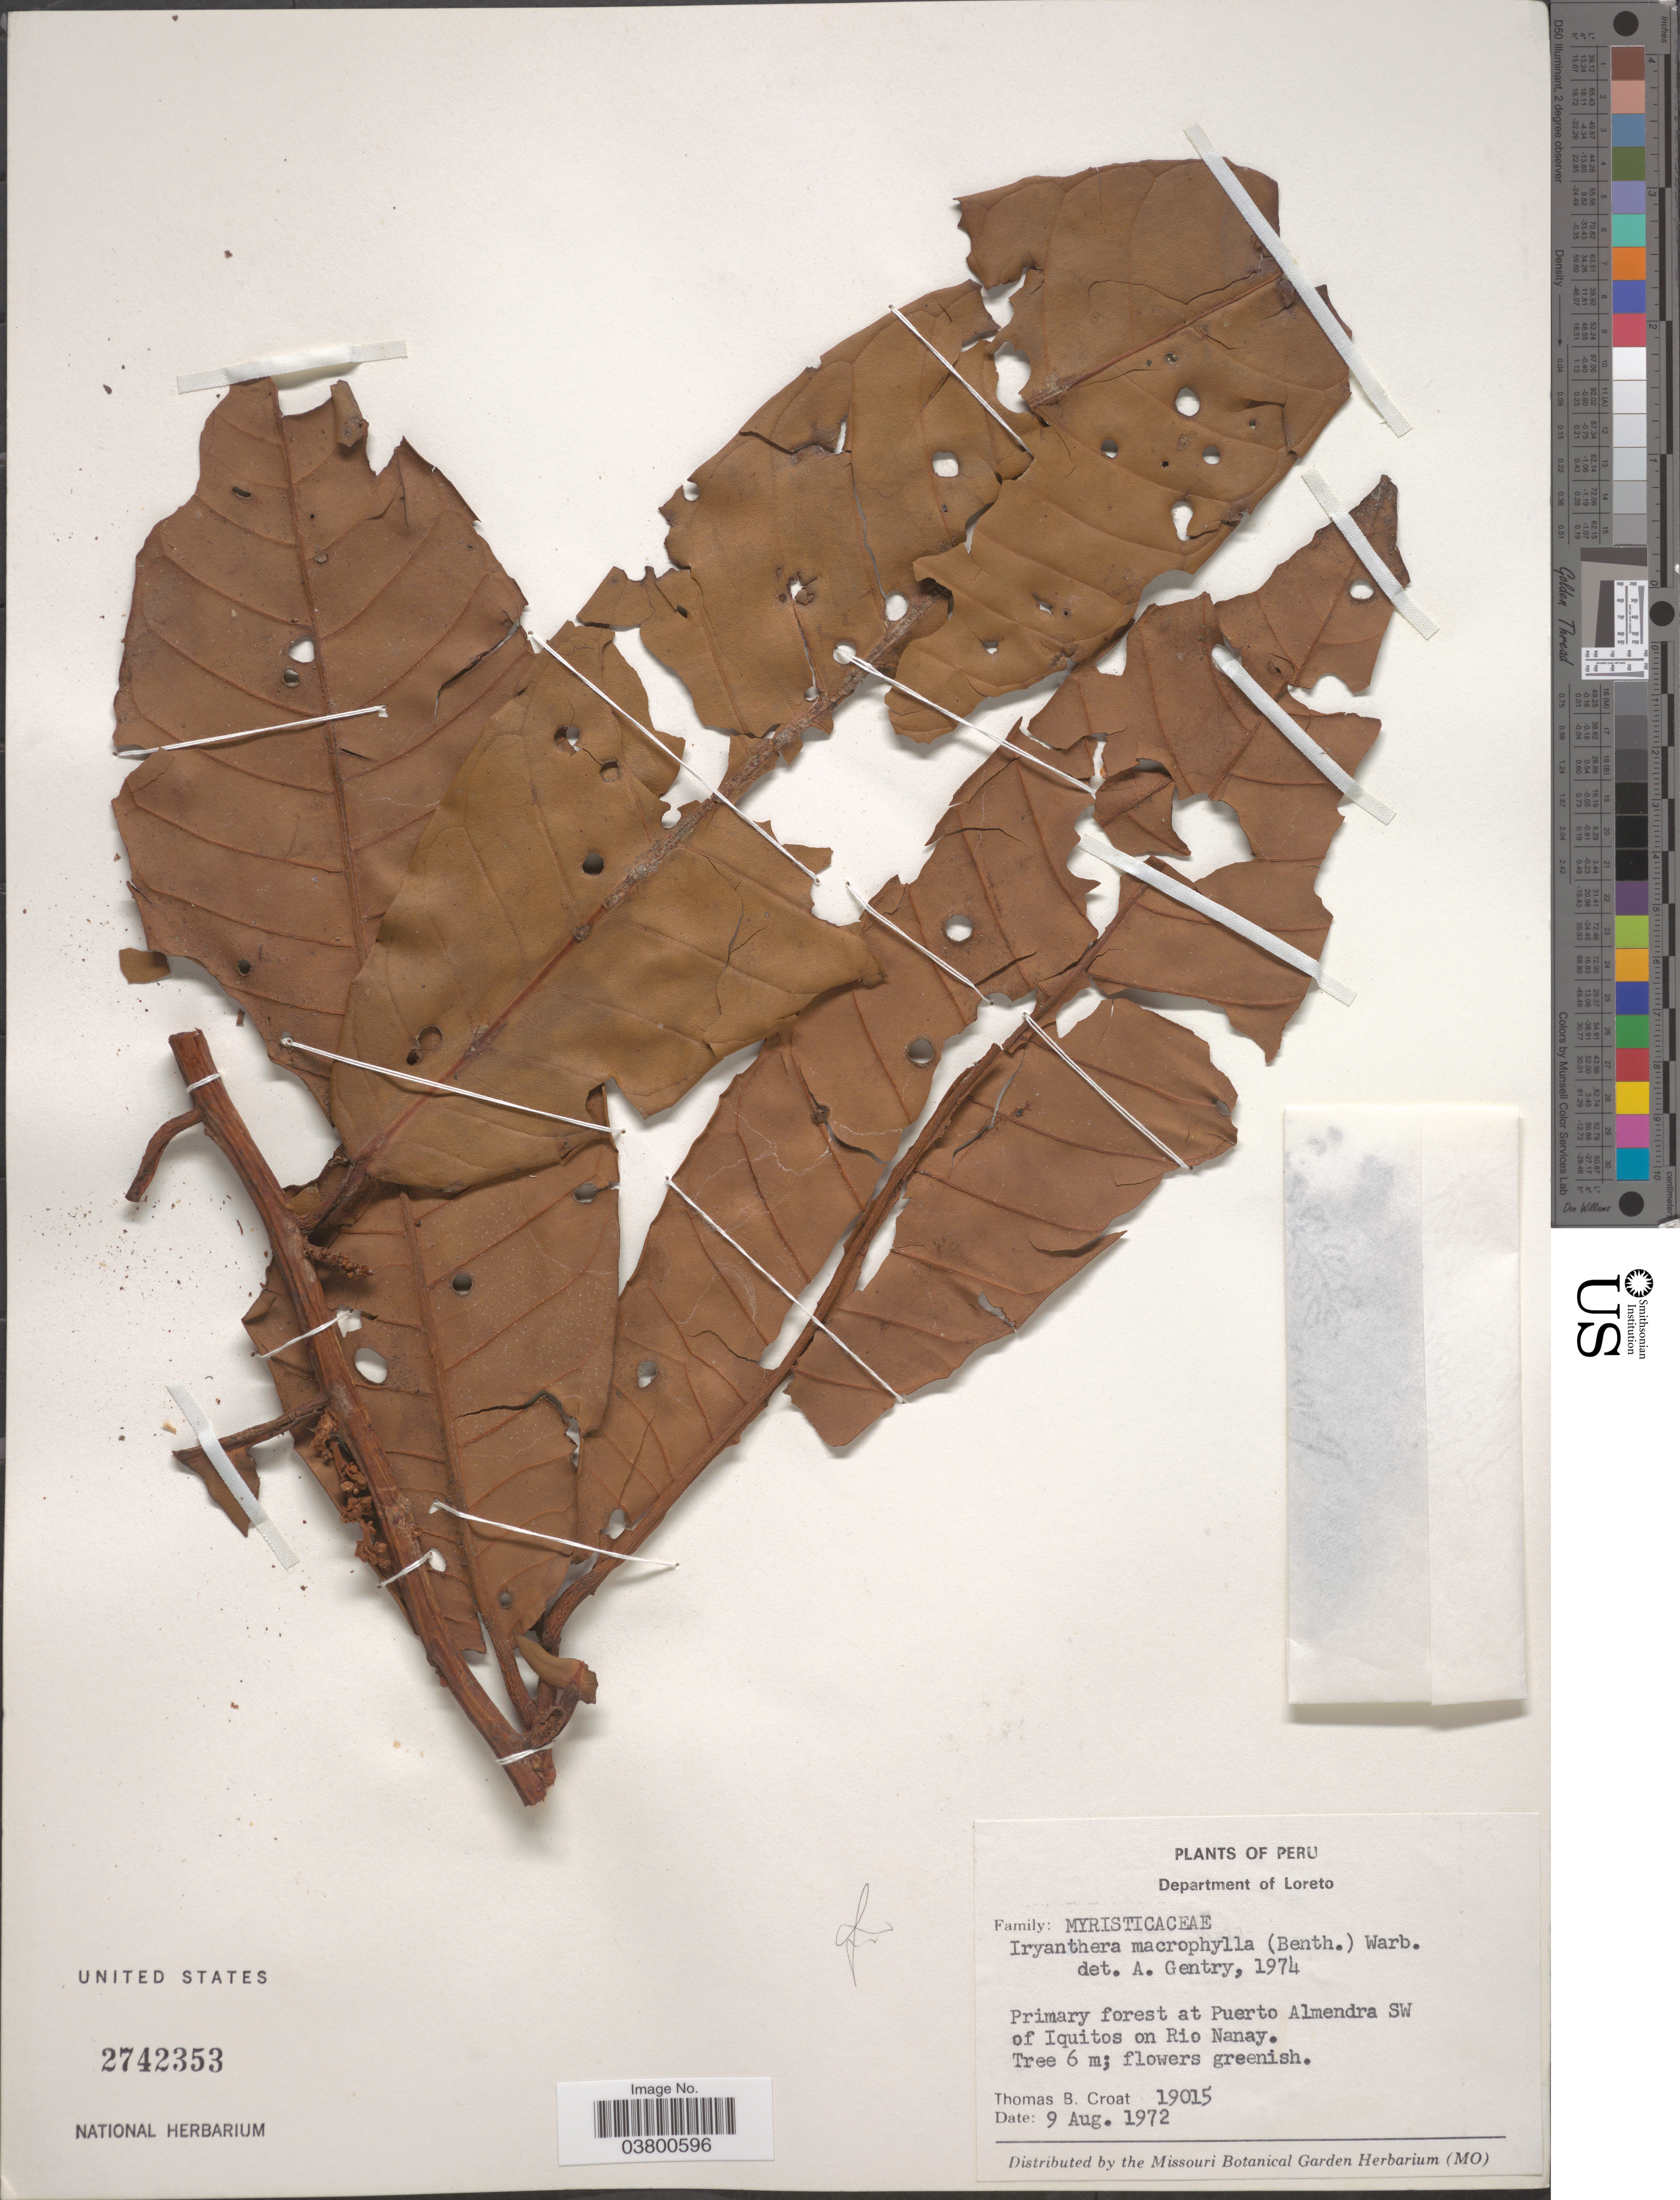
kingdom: Plantae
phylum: Tracheophyta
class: Magnoliopsida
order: Magnoliales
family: Myristicaceae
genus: Iryanthera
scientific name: Iryanthera macrophylla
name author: (Benth.) Warb.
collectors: T. B. Croat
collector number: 19015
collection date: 1972-08-09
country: Peru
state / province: Loreto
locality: Department of Loreto. Primary forest at Puerto Almendra SW of Iquitos on Rio Nanay.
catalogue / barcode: US 2742353